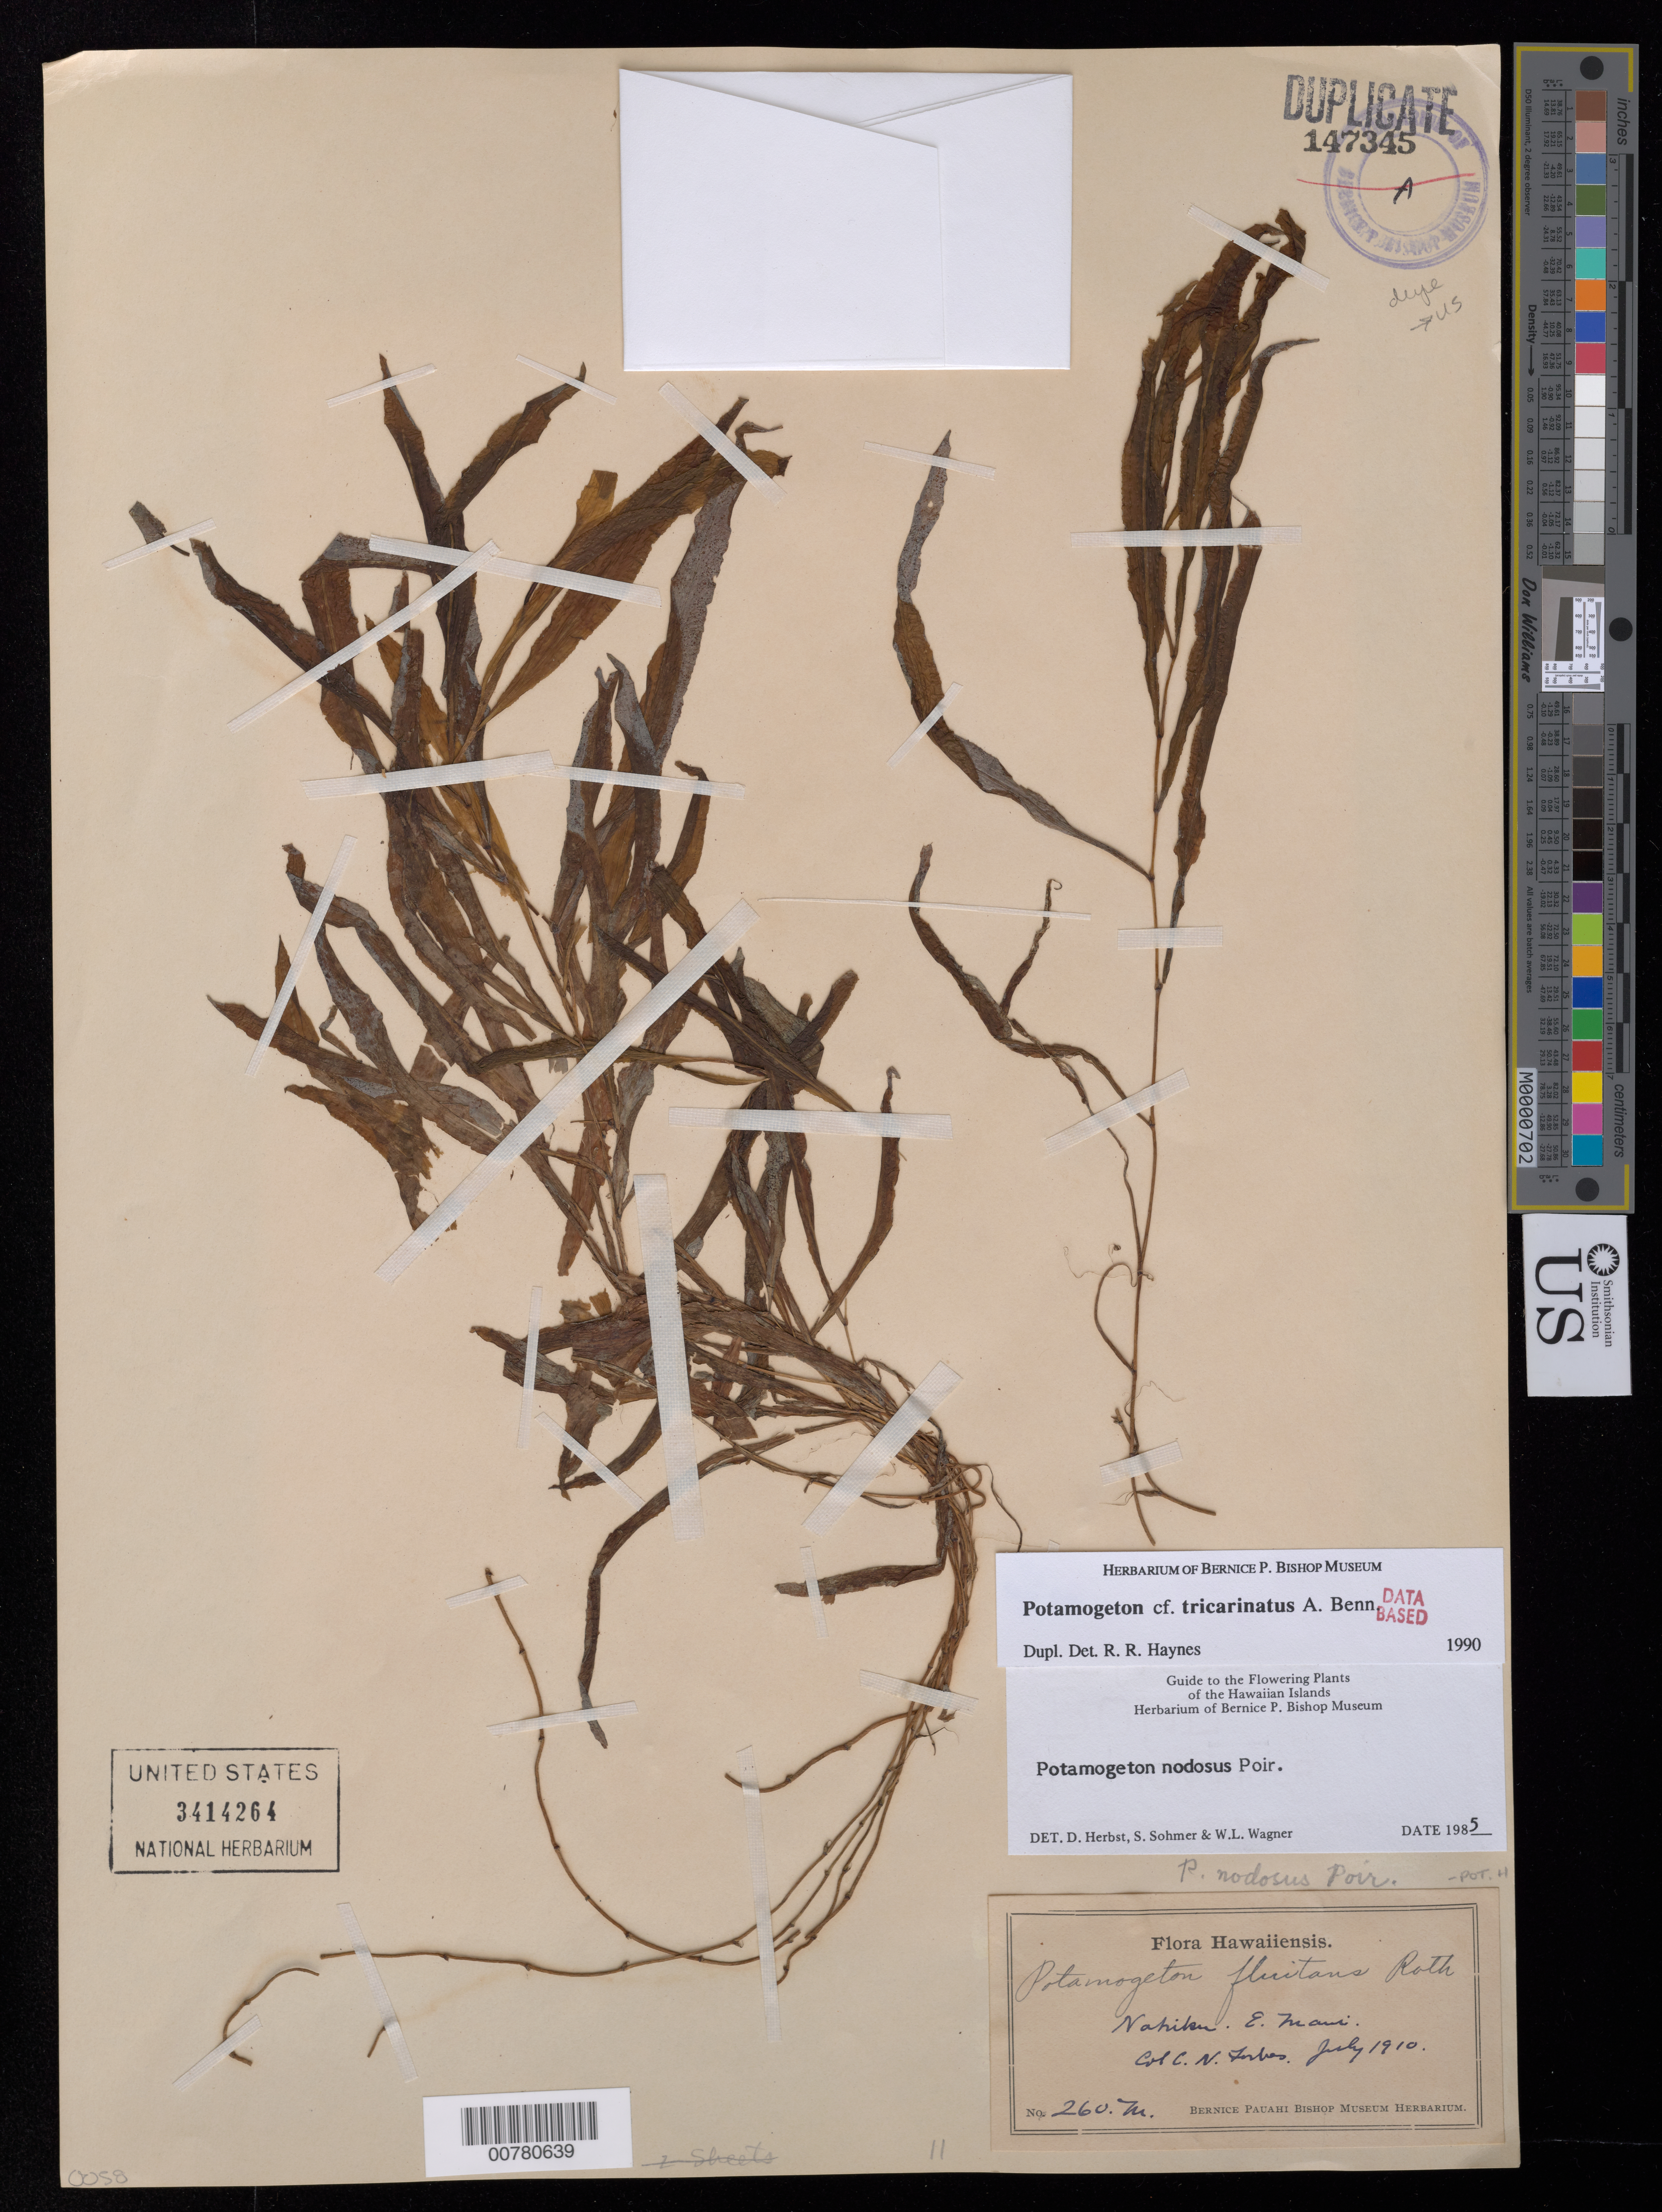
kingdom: Plantae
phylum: Tracheophyta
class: Liliopsida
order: Alismatales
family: Potamogetonaceae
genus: Potamogeton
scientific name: Potamogeton tricarinatus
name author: F. Muell. & A.W. Benn.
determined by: Haynes, R. R.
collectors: C. N. Forbes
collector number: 260.M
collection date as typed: Jul 1910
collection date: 1910-07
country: United States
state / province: Hawaii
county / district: Maui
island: Maui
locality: Nahiku, E. Maui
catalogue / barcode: US 3414264